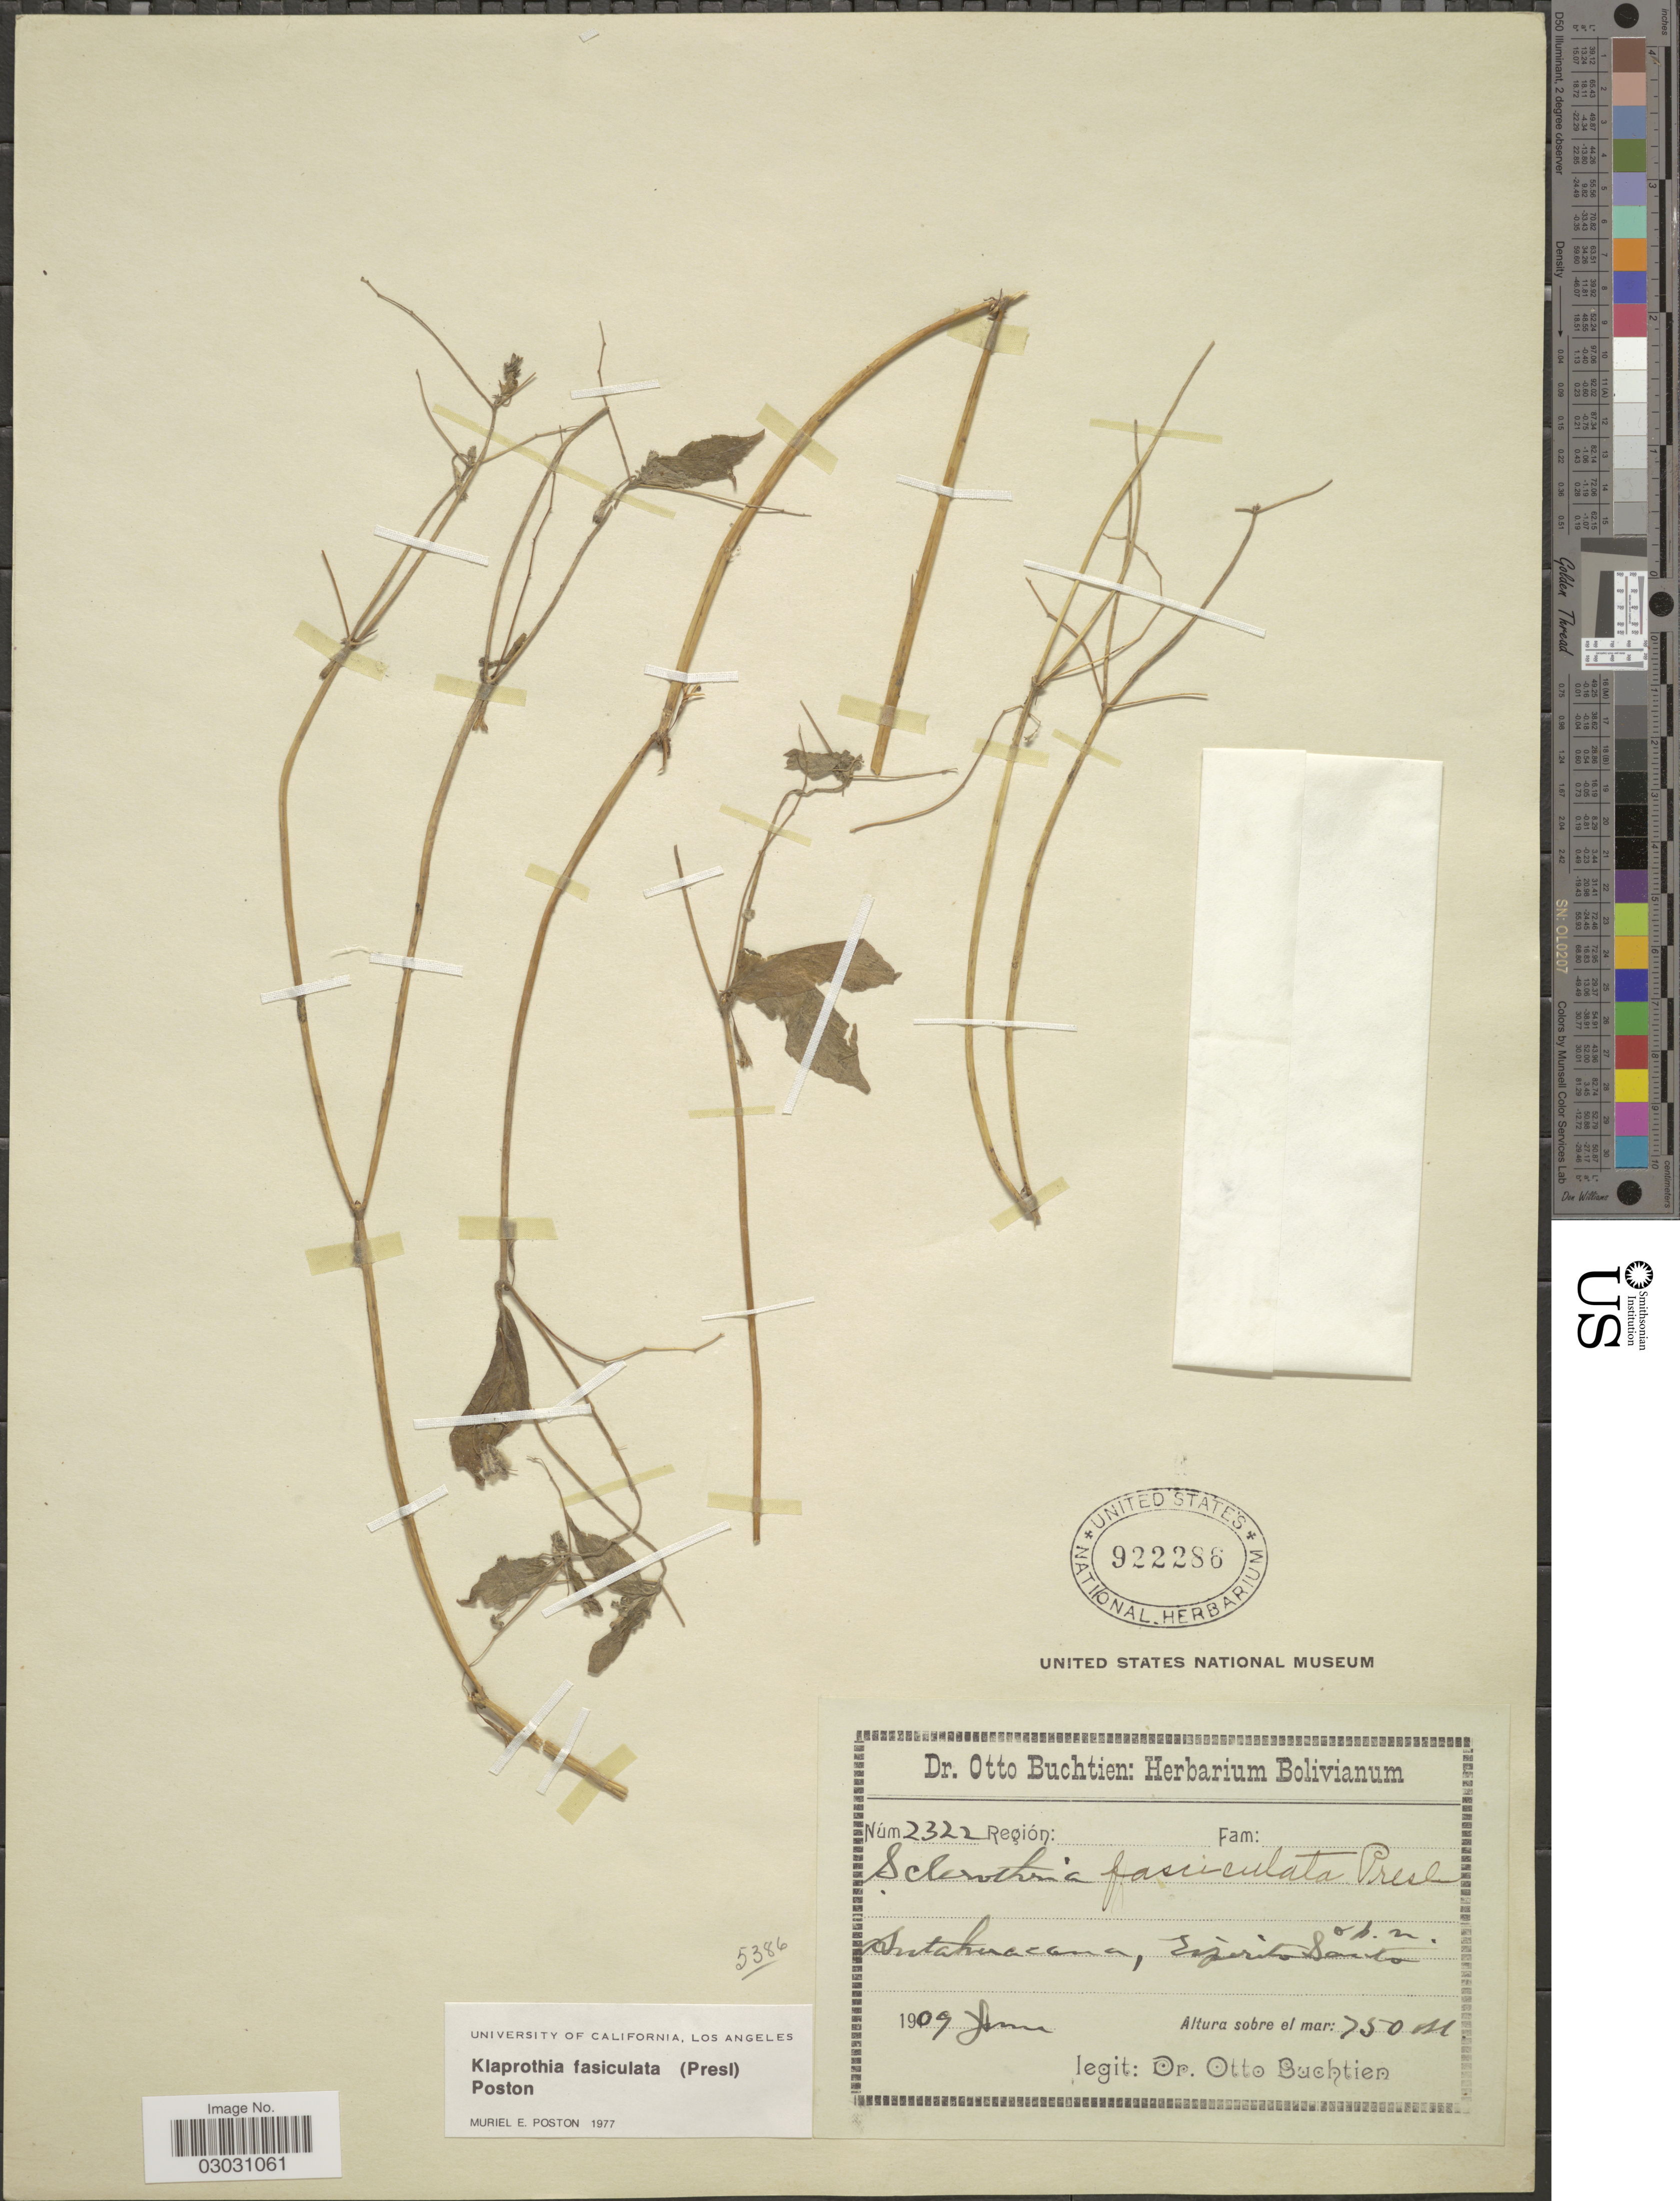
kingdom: Plantae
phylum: Tracheophyta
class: Magnoliopsida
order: Cornales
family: Loasaceae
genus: Klaprothia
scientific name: Klaprothia fasciculata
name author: (C. Presl) Poston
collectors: O. Buchtien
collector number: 2322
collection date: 1909-06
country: Bolivia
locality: Antahuacana, Espirito Santo.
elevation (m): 750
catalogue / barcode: US 922286